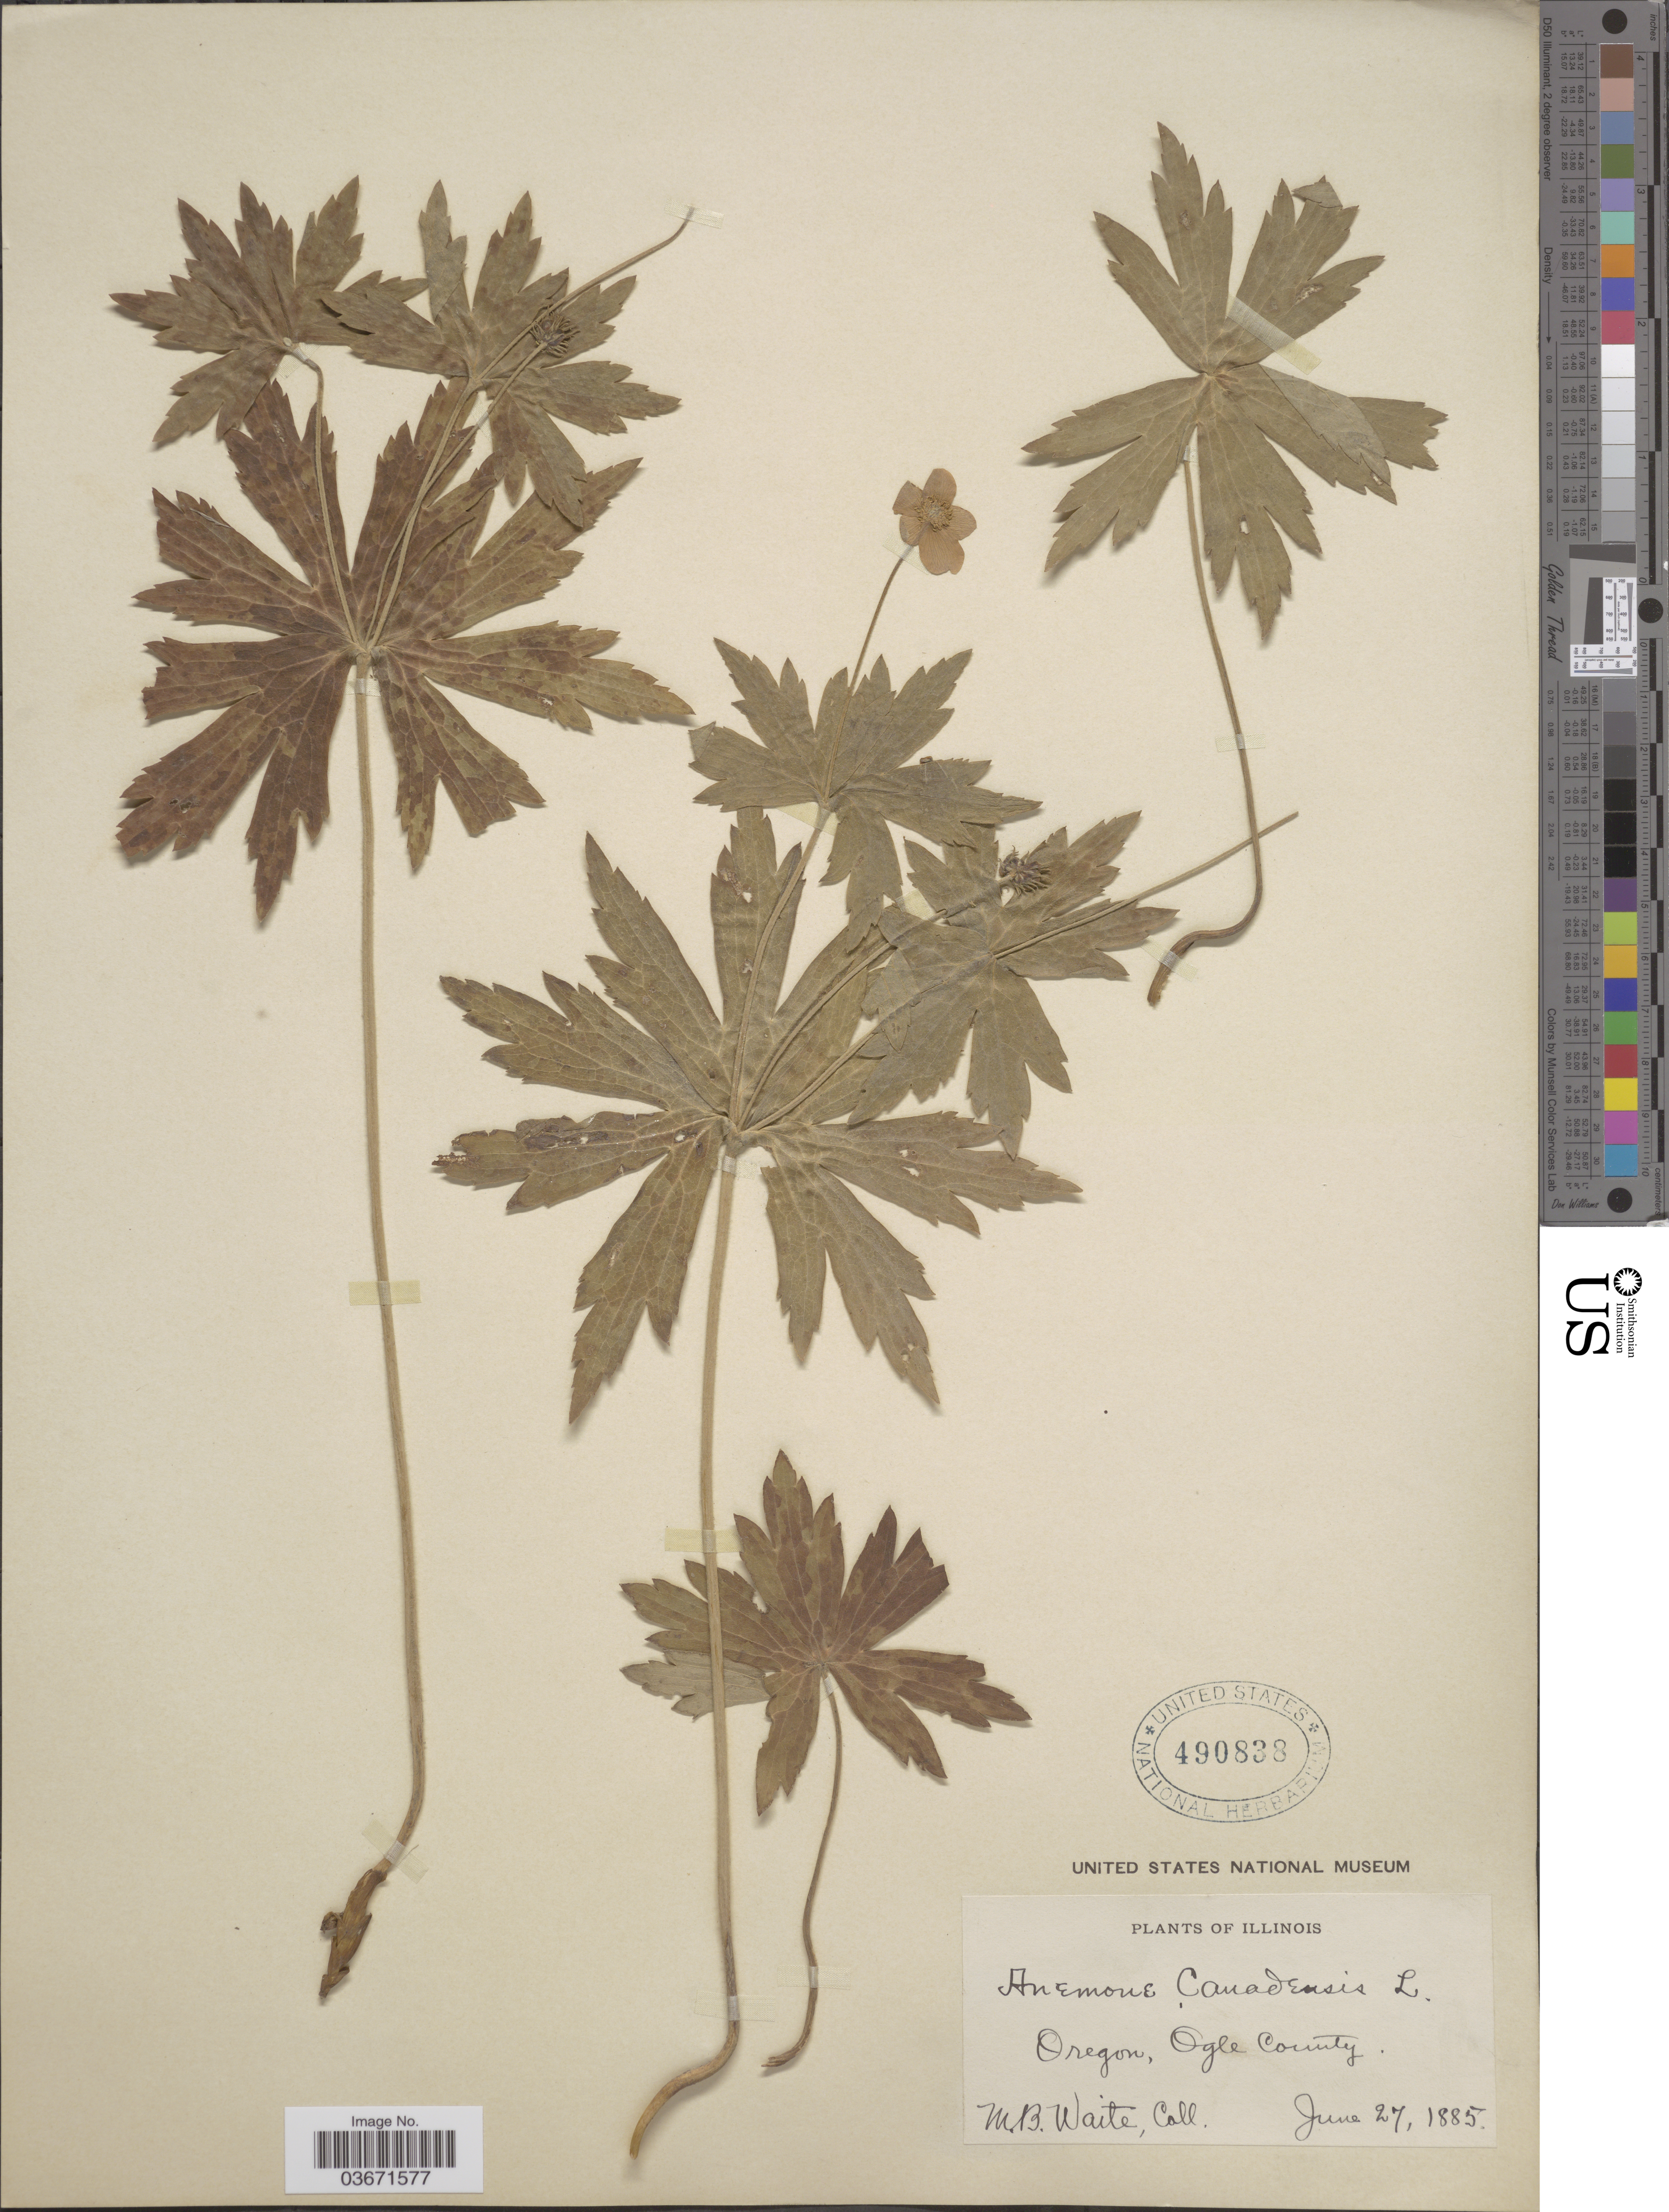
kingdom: Plantae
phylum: Tracheophyta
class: Magnoliopsida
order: Ranunculales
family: Ranunculaceae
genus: Anemone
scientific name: Anemone canadensis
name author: L.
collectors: M. B. Waite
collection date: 1885-06-27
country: United States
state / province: Oregon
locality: Ogle County.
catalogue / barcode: US 490838